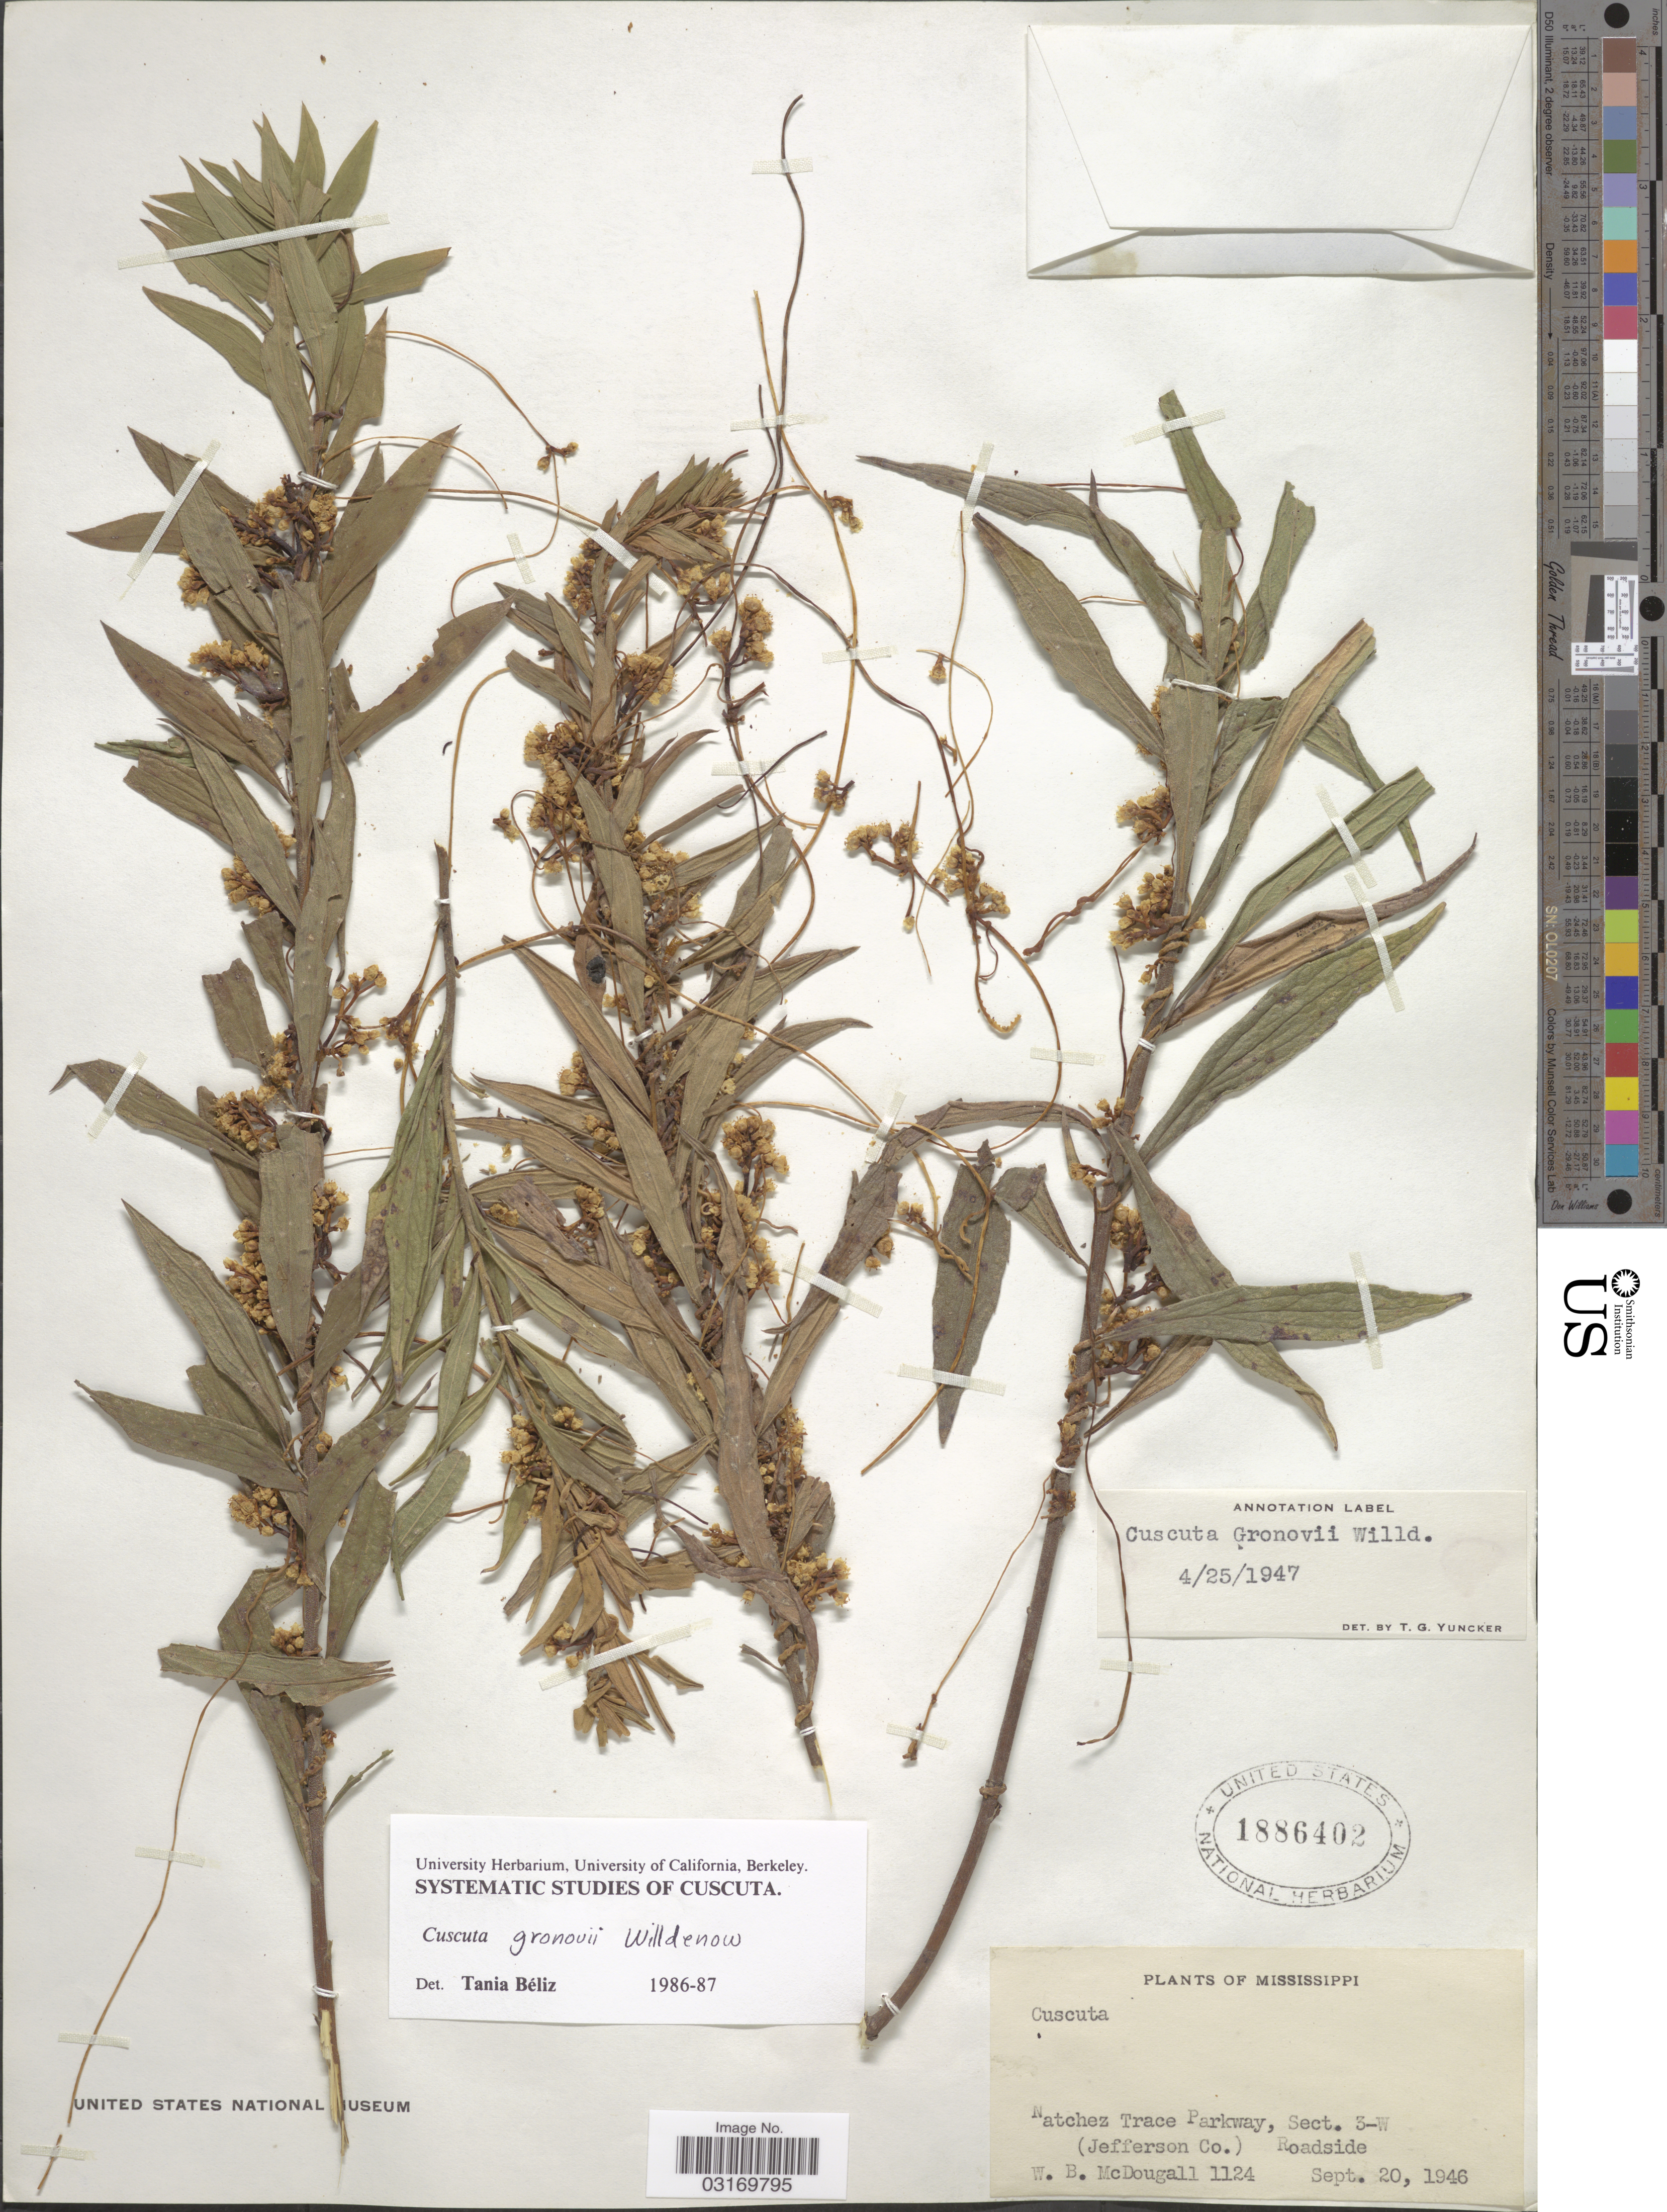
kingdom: Plantae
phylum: Tracheophyta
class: Magnoliopsida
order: Solanales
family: Convolvulaceae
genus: Cuscuta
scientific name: Cuscuta gronovii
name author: Willd. ex Schult.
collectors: W. B. McDougall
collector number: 1124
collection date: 1946-09-20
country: United States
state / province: Mississippi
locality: Natchez Trace Parkway, Sect. 3-W. (Jefferson Co.). Roadside.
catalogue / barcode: US 1886402